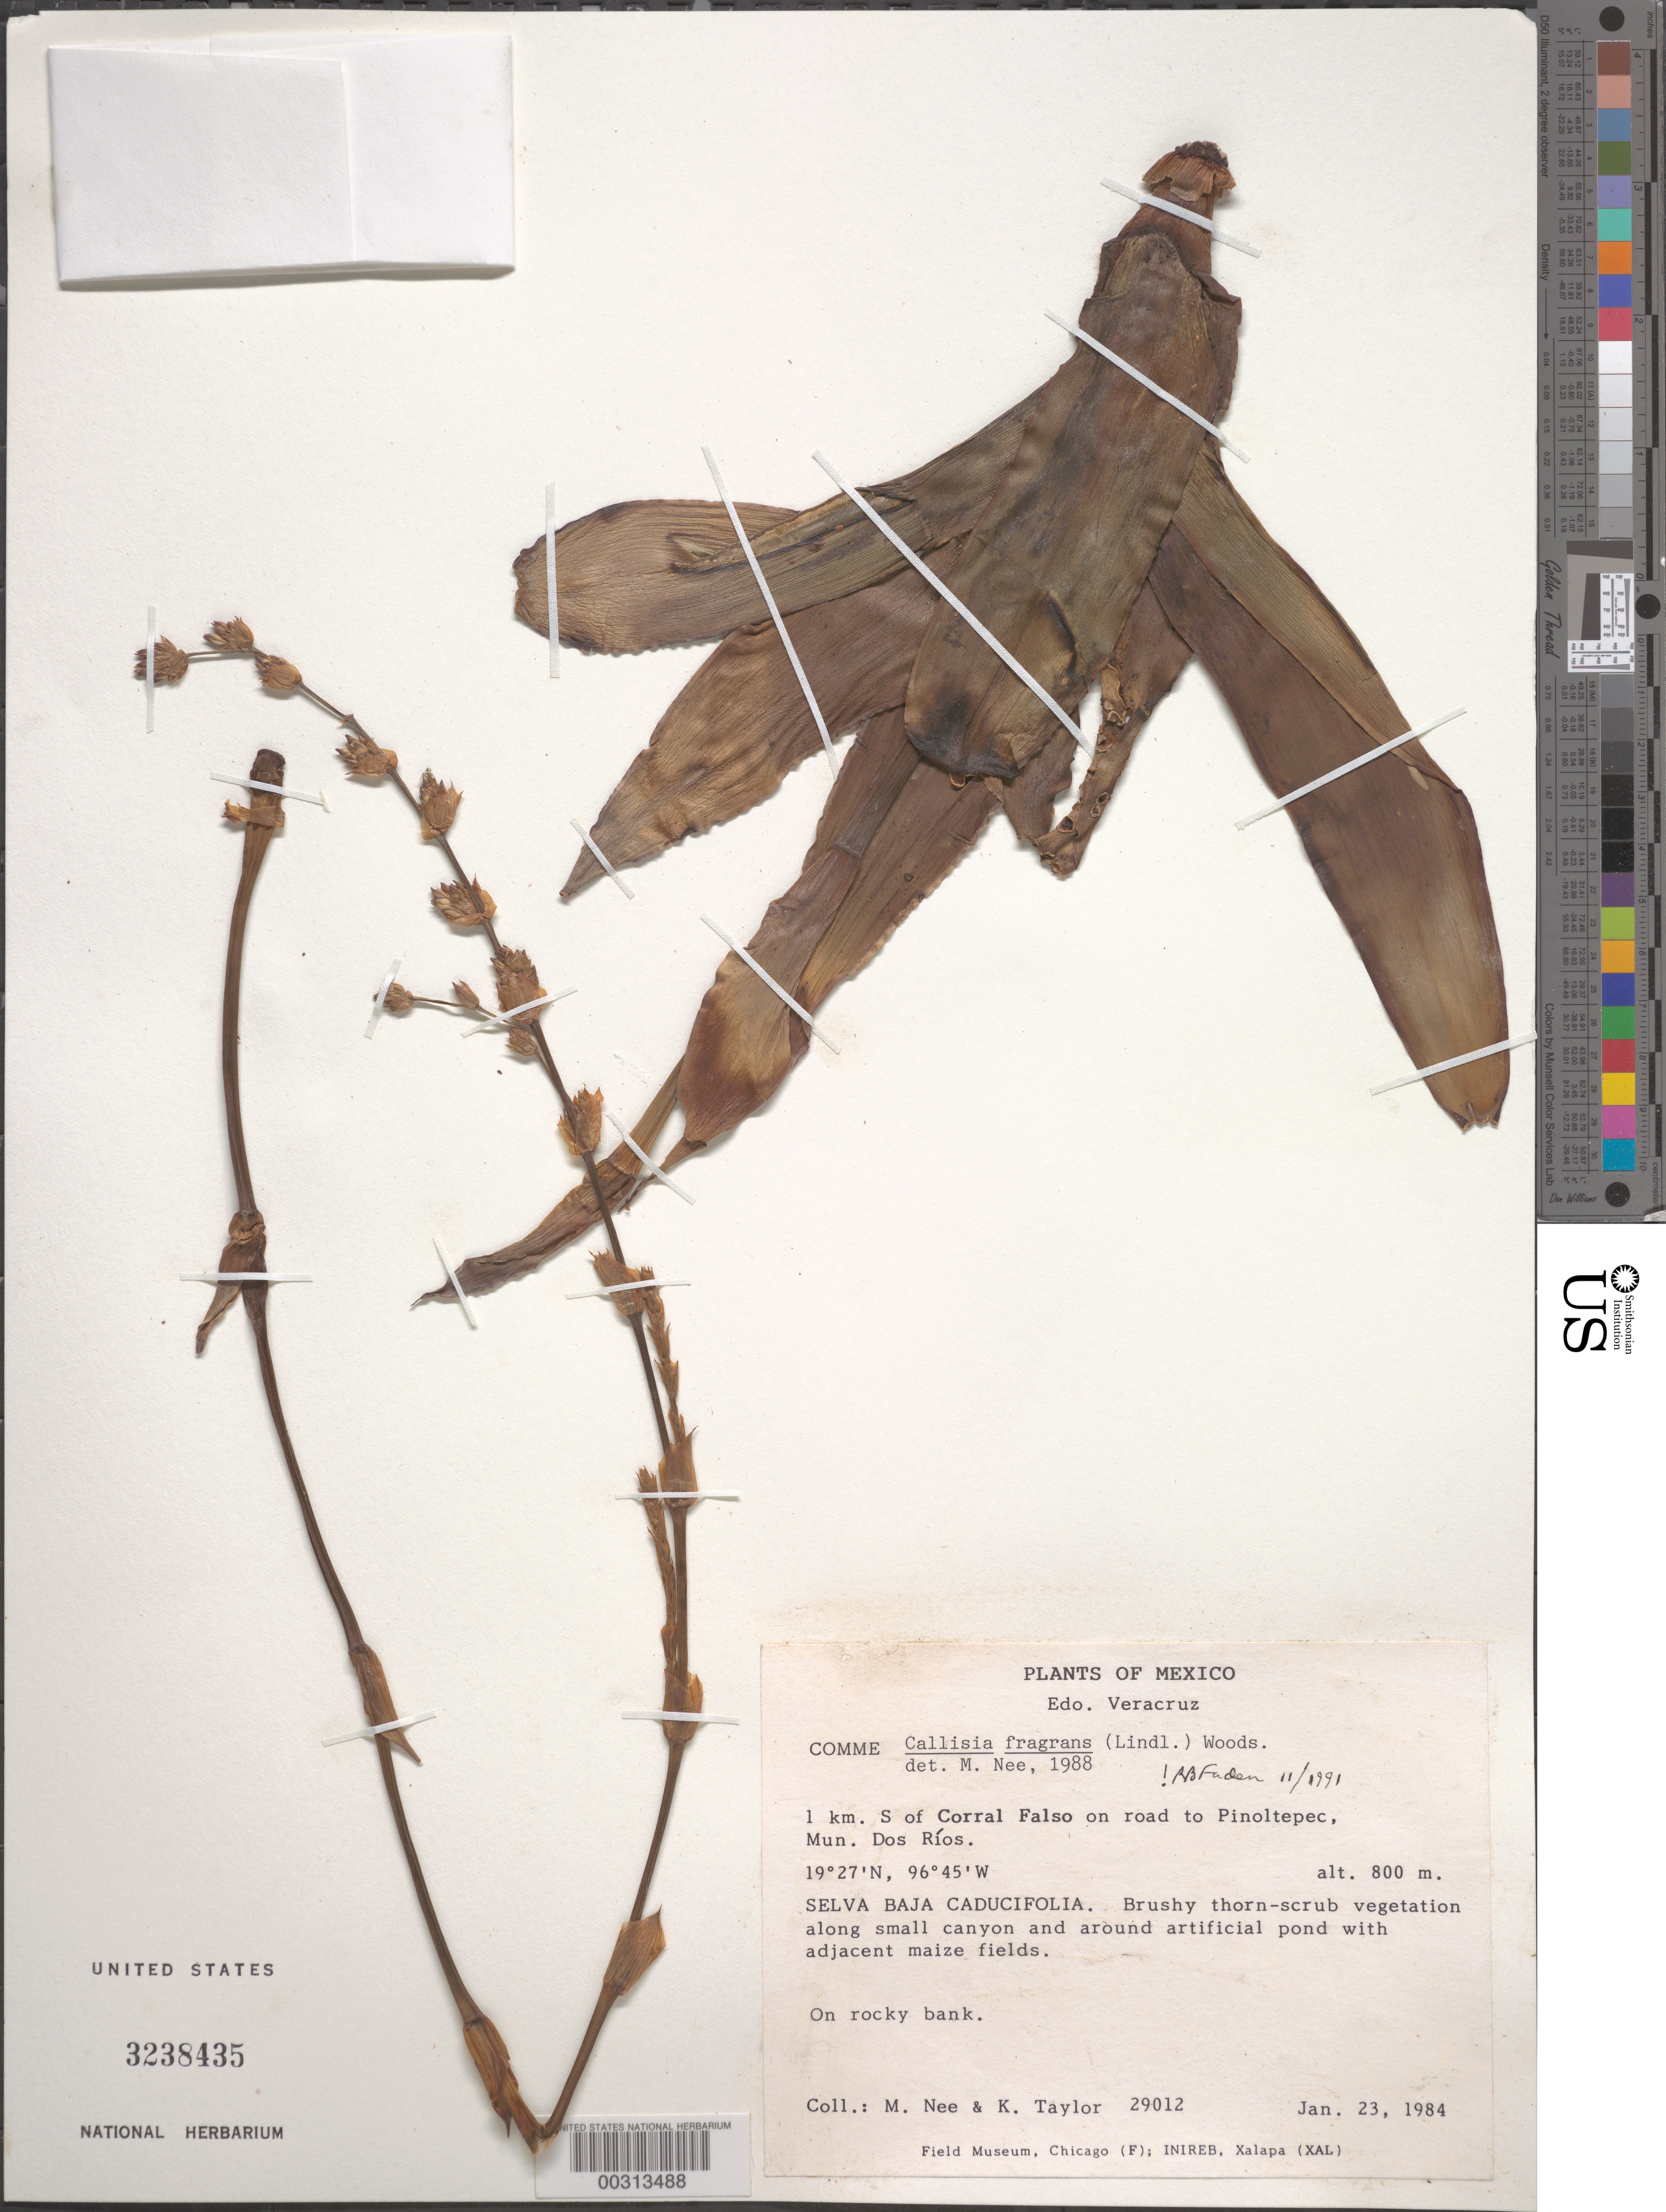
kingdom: Plantae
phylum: Tracheophyta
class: Liliopsida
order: Commelinales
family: Commelinaceae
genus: Tripogandra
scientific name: Tripogandra serrulata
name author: (Vahl) Handlos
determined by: Faden, Robert B., (US), Smithsonian Institution - National Museum of Natural History (UNITED STATES)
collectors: M. Nee & K. Taylor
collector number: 29012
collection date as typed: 23 Jan 1984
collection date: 1984-01-23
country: Mexico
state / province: Veracruz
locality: S of corral falso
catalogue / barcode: US 3238435